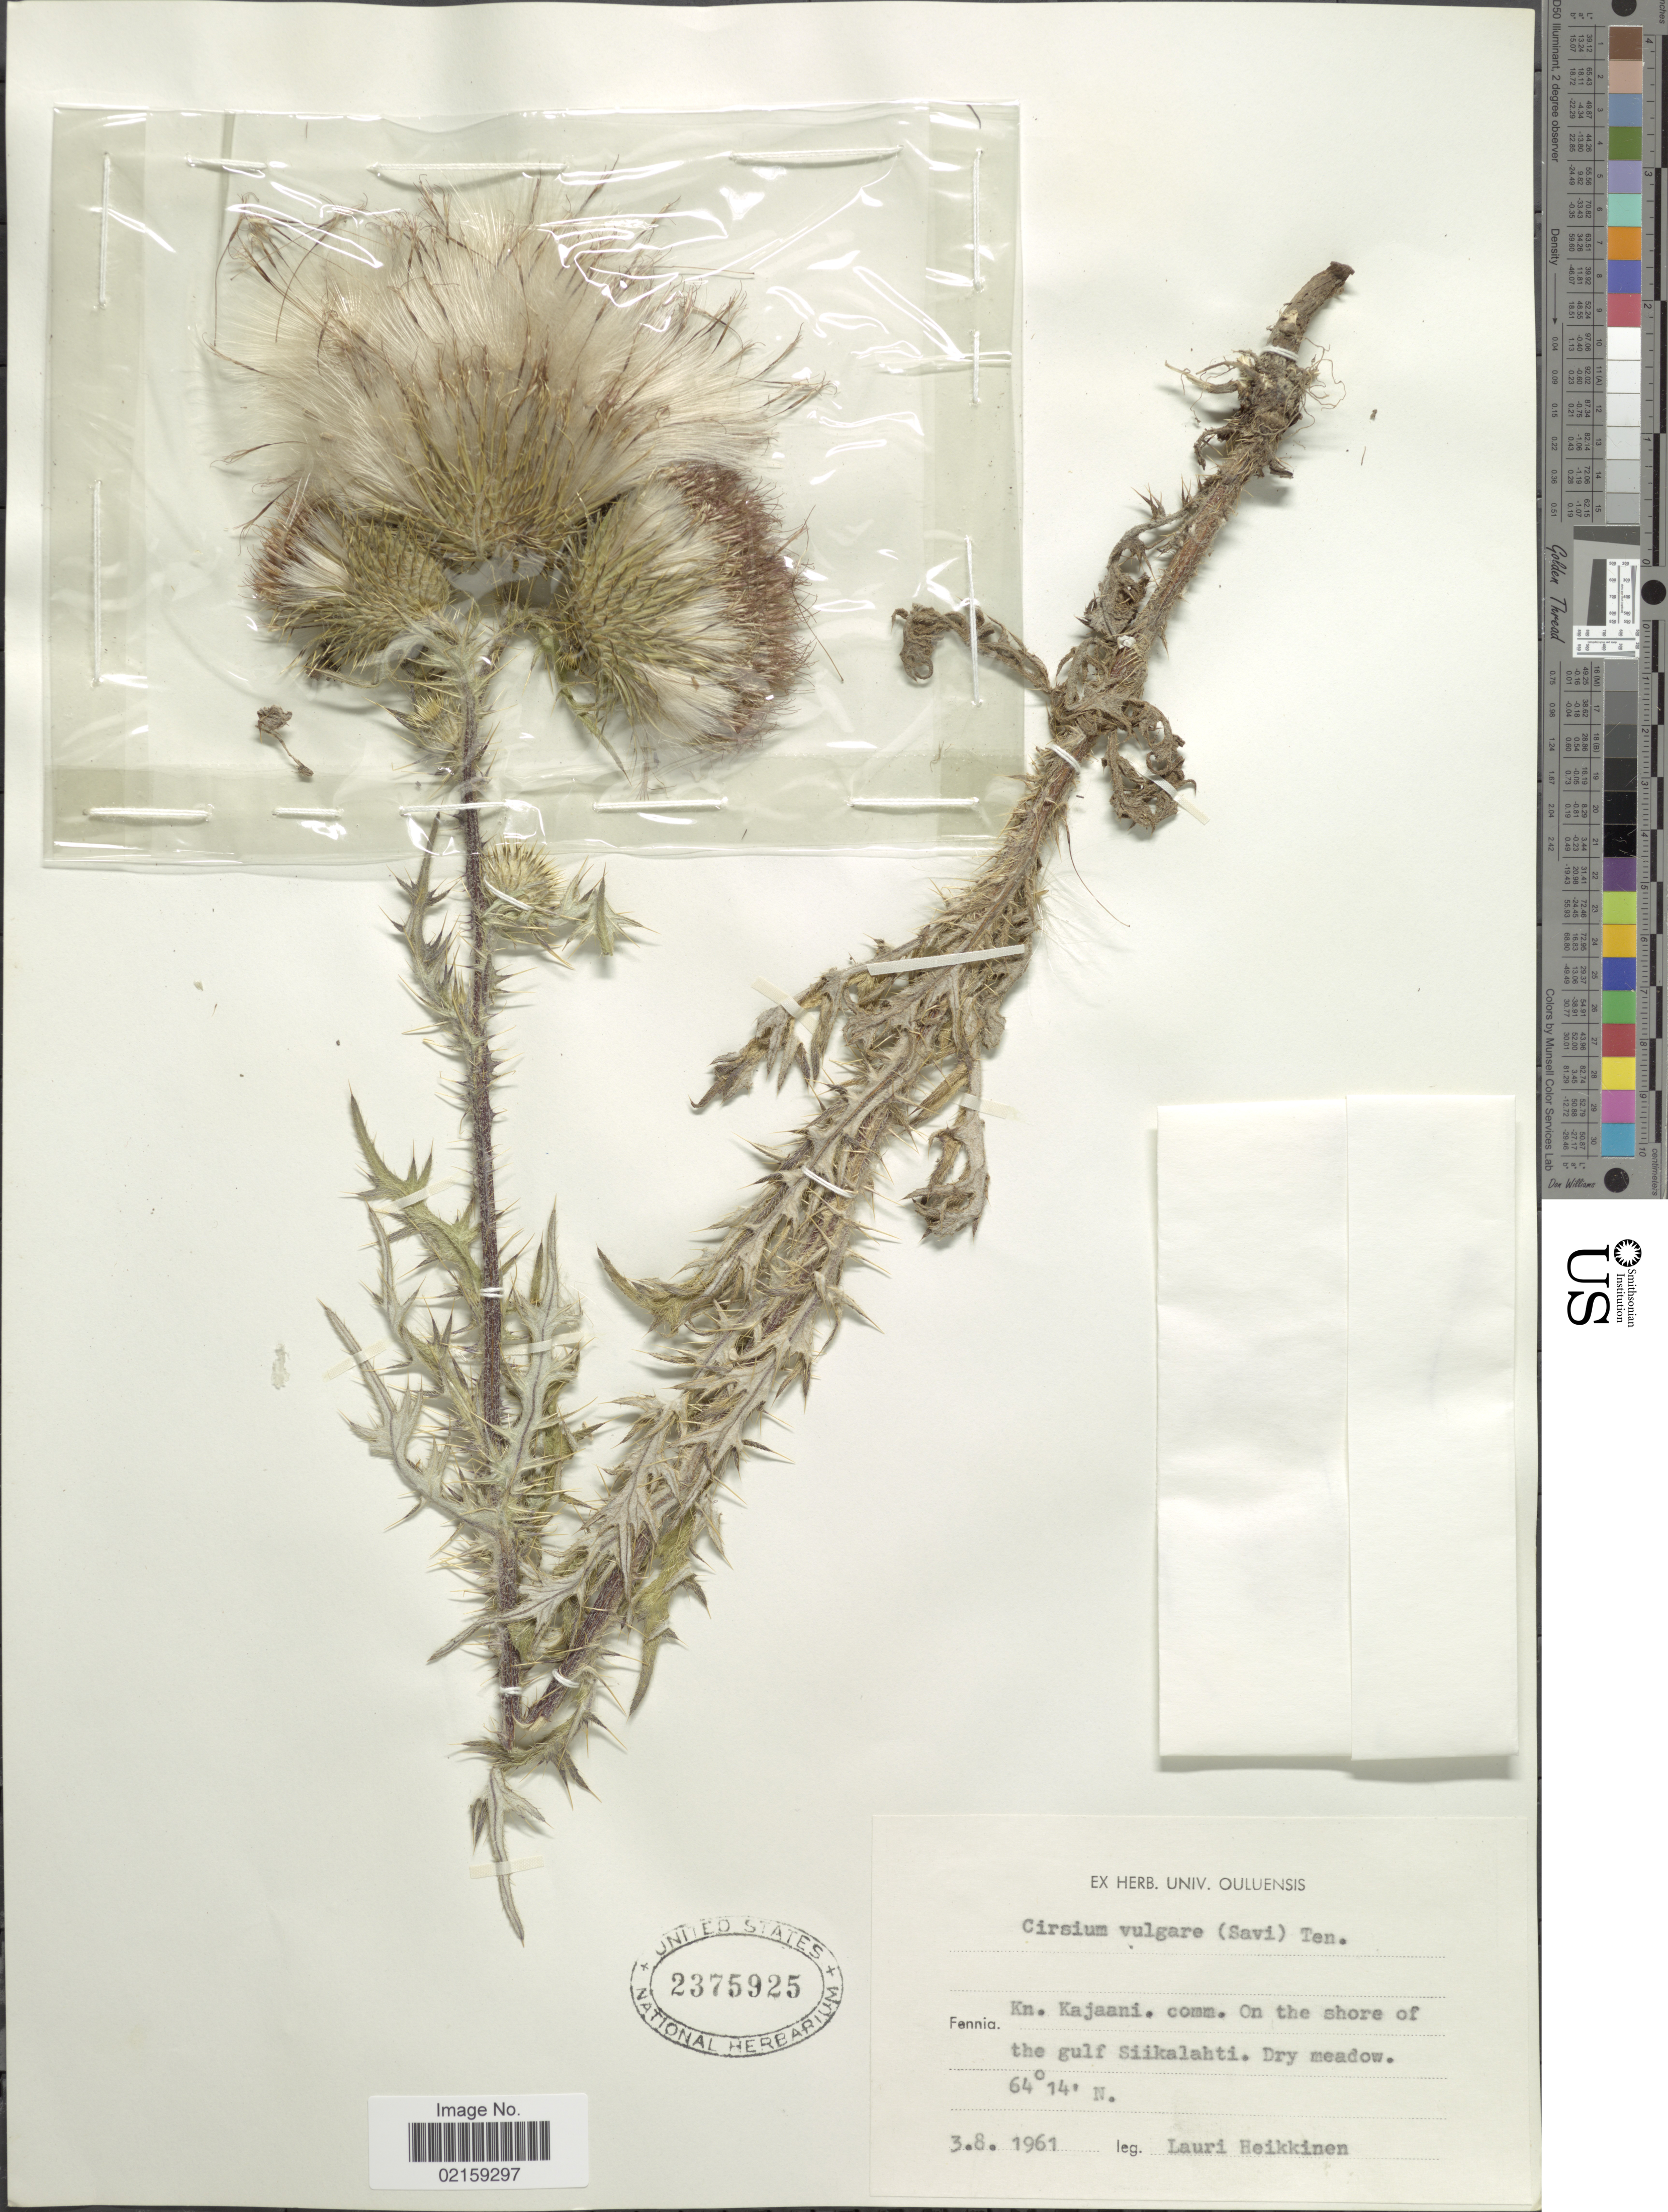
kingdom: Plantae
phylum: Tracheophyta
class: Magnoliopsida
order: Asterales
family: Asteraceae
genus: Cirsium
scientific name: Cirsium vulgare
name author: (Savi) Ten.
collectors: L. Heikkinen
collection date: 1961-08-03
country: Finland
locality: Fennia. Kn. Kajaani. comm. On the shore of the gulf Siikalahti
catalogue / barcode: US 2375925